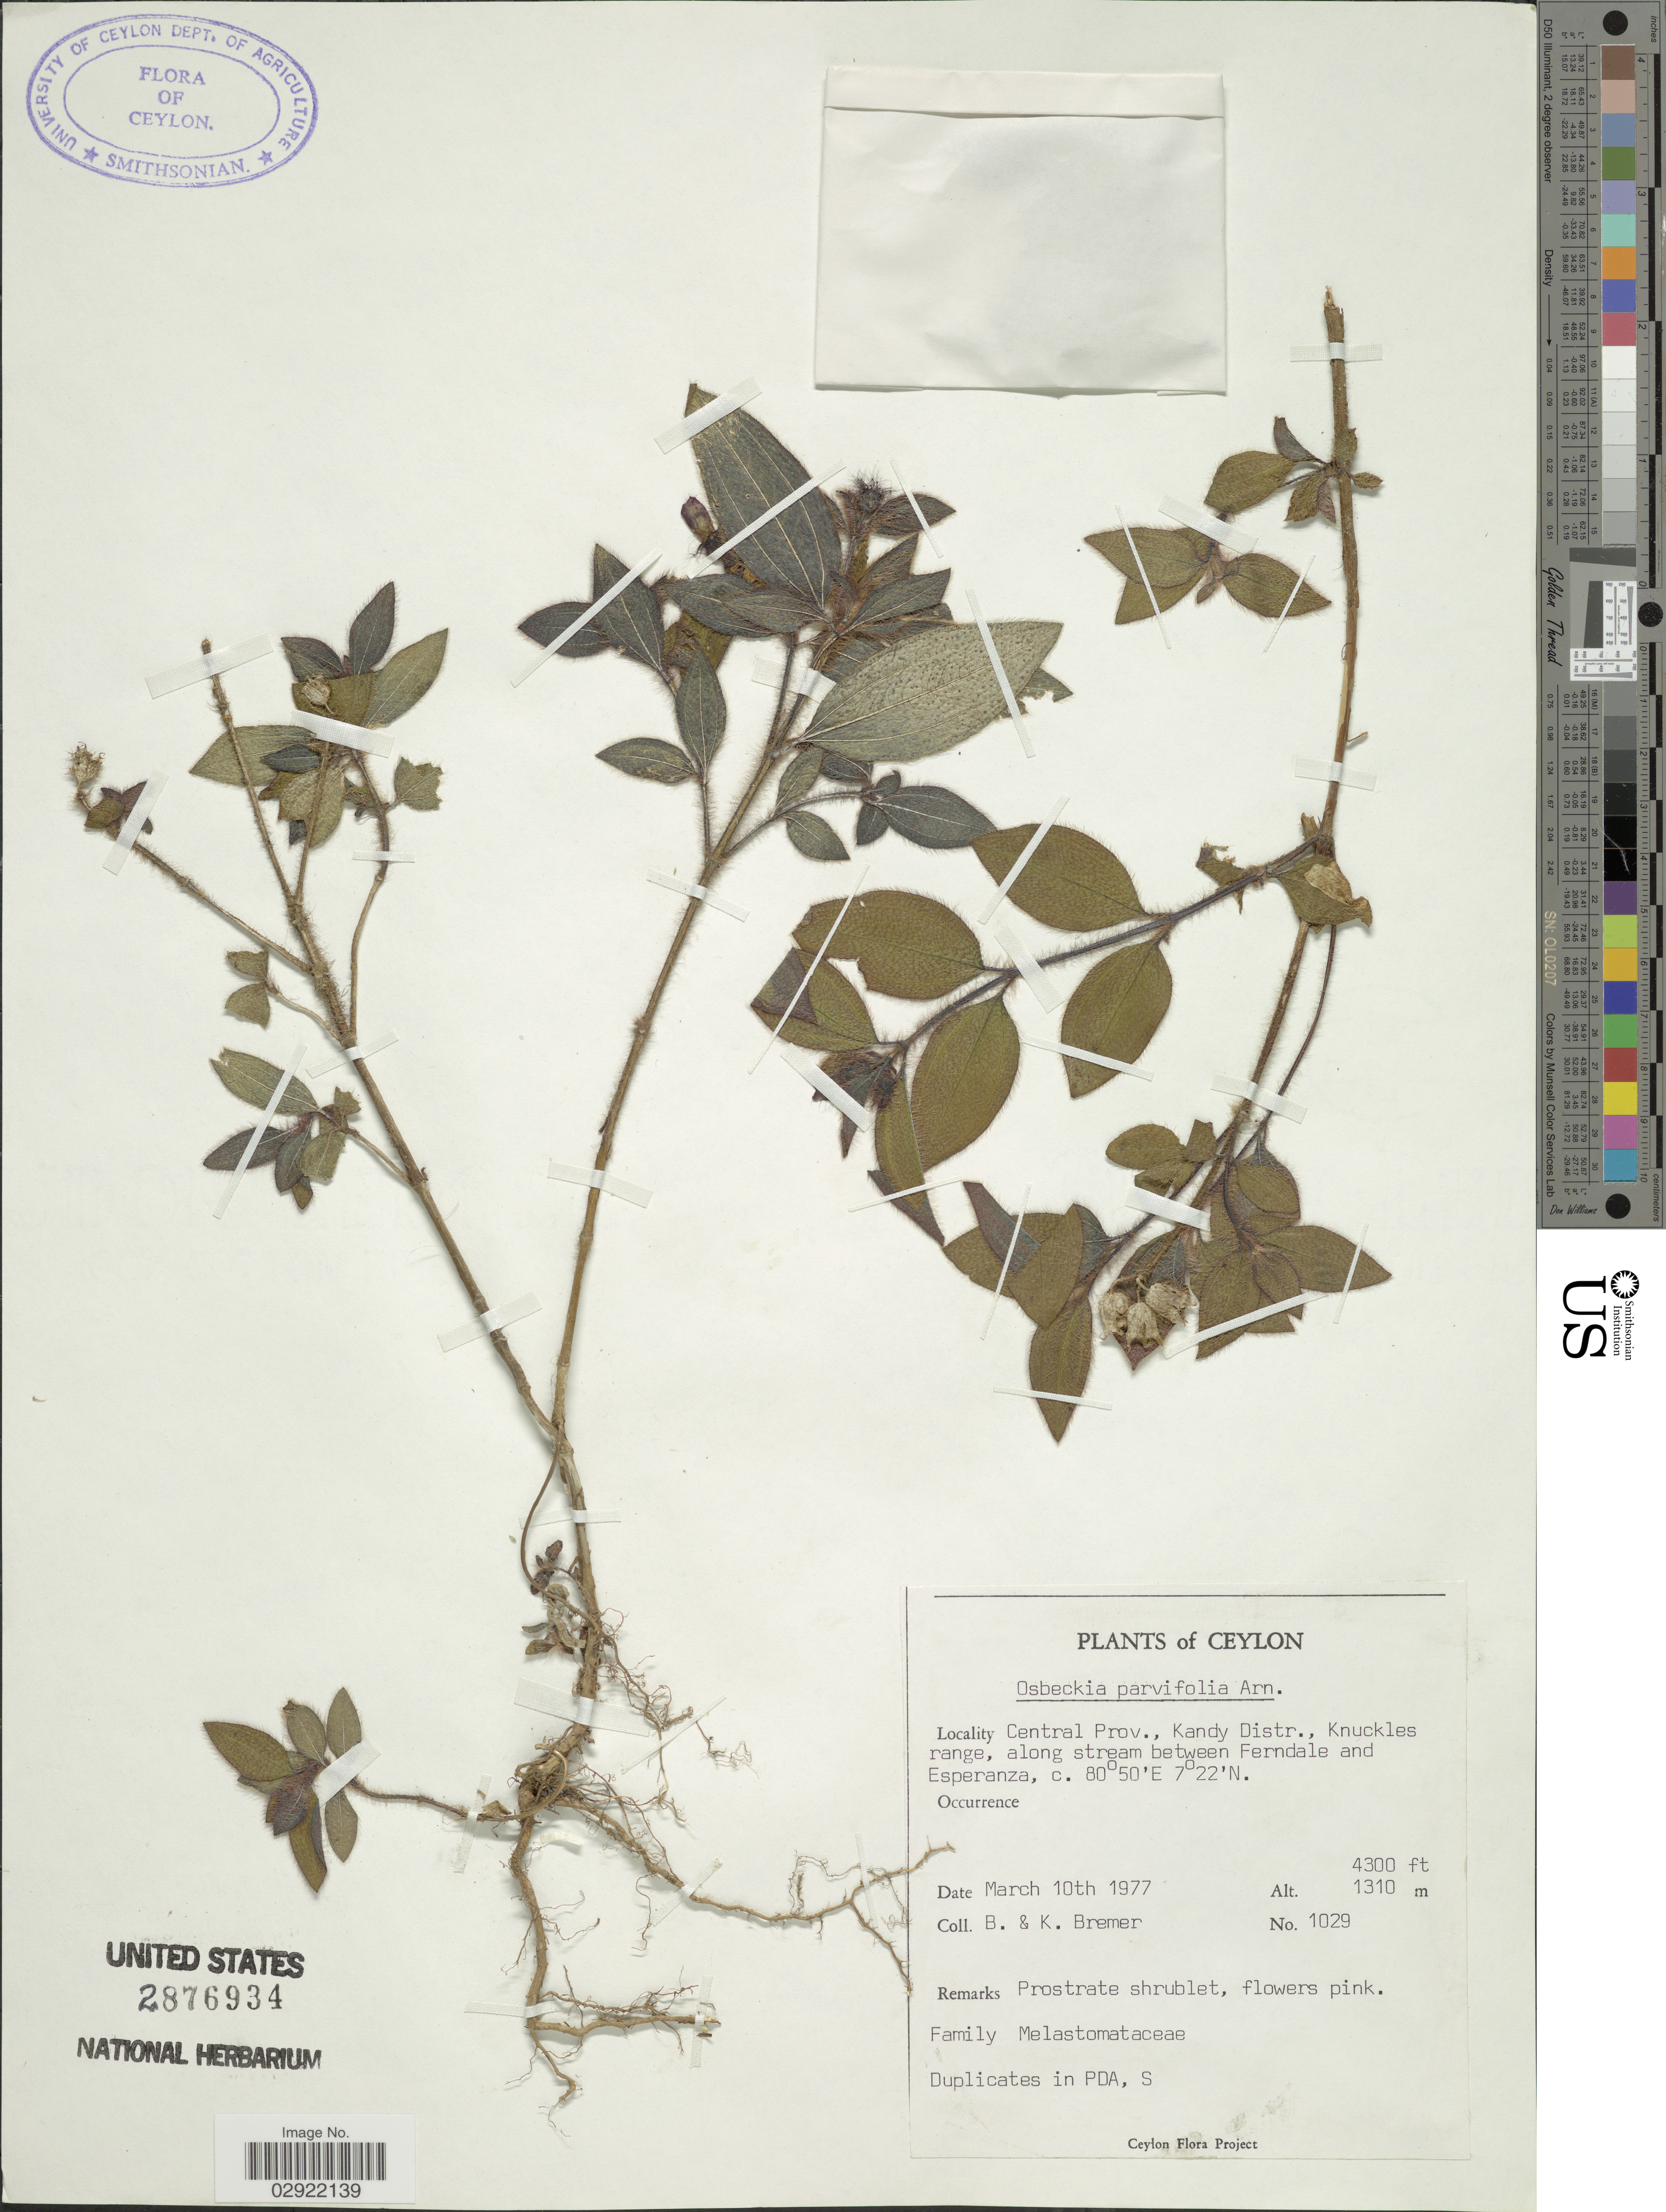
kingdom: Plantae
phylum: Tracheophyta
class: Magnoliopsida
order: Myrtales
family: Melastomataceae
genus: Osbeckia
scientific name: Osbeckia parvifolia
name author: Arn.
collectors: B. Bremer & K. Bremer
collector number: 1029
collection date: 1977-03-10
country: Sri Lanka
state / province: Central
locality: Ceylon. Kandy Distr., Knuckles range, along stream between Ferndale and Esperanza.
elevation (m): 1311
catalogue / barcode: US 2876934